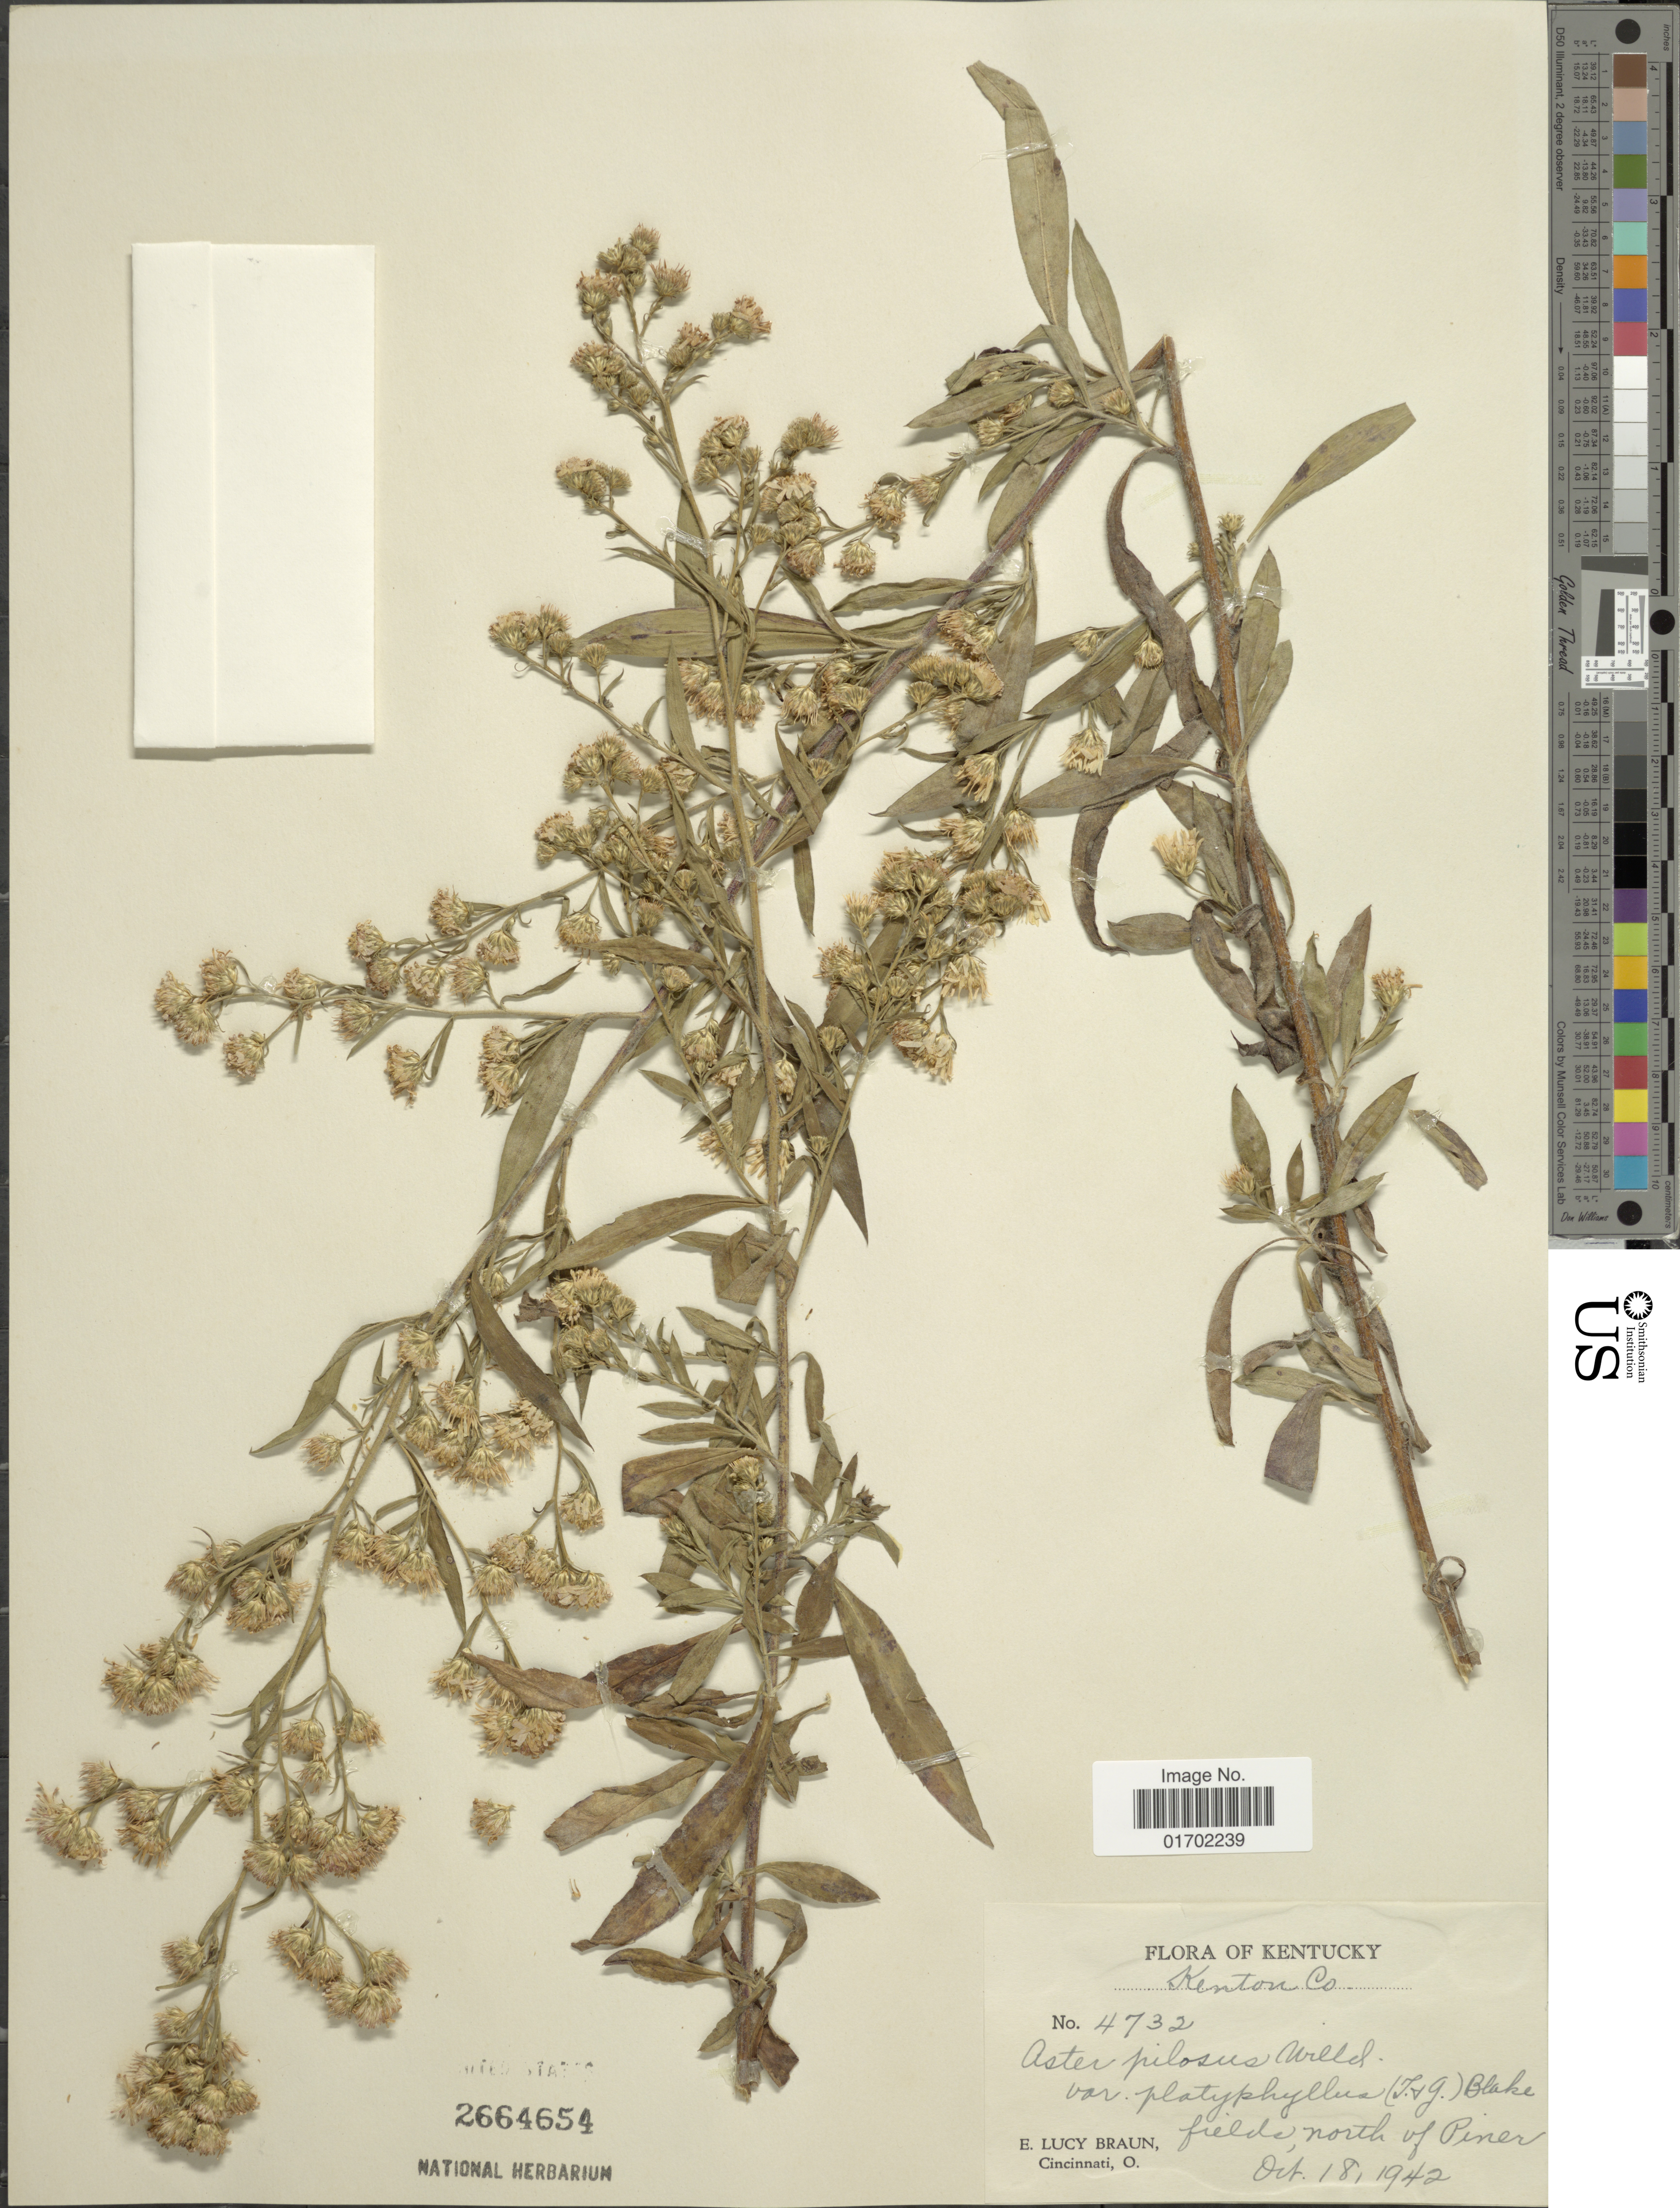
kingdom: Plantae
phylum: Tracheophyta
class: Magnoliopsida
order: Asterales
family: Asteraceae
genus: Symphyotrichum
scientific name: Symphyotrichum pilosum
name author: (Willd.) G.L. Nesom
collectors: E. L. Braun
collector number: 4732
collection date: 1942-10-18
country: United States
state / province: Kentucky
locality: Kenton Co., north of Piner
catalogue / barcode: US 2664654